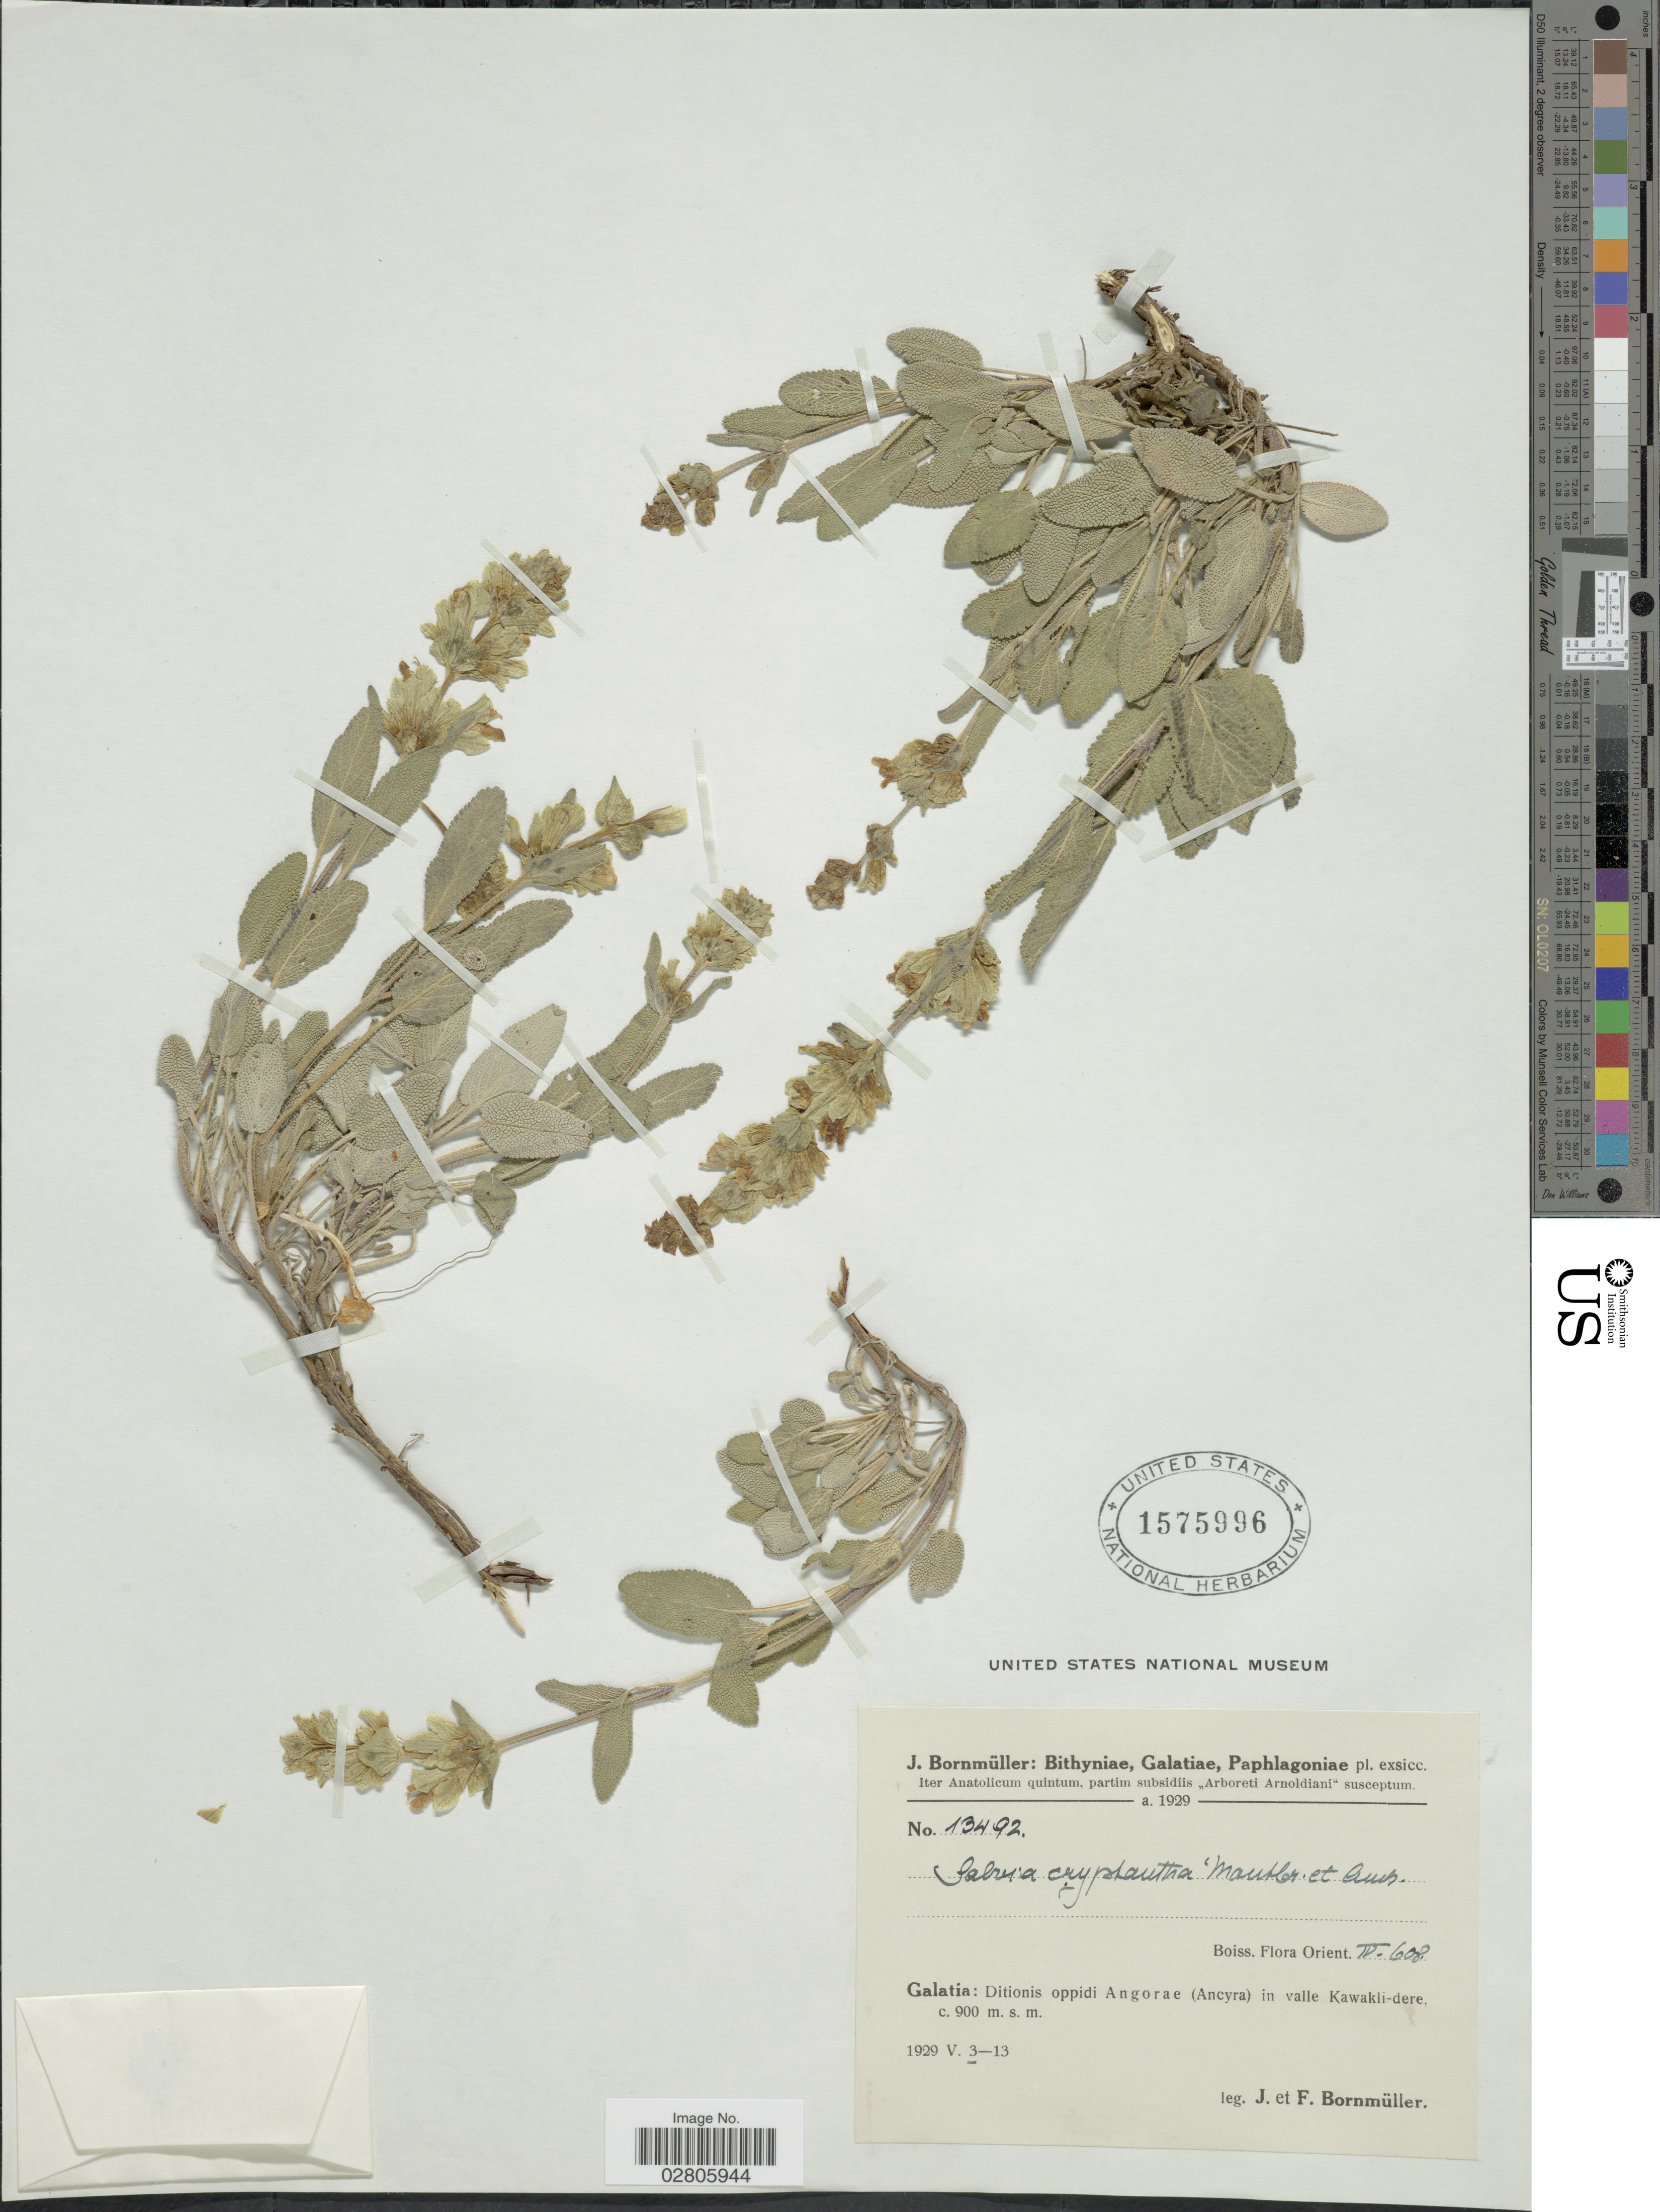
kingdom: Plantae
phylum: Tracheophyta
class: Magnoliopsida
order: Lamiales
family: Lamiaceae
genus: Salvia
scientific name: Salvia cryptantha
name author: Montbret & Aucher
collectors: J. Bornmüller & F. Bornmüller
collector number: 13492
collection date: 1929-05-03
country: Turkey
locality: Galatia: Ditionis oppidi Angorae (Ancyra) in valle Kawakli-dere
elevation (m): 900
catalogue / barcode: US 1575996